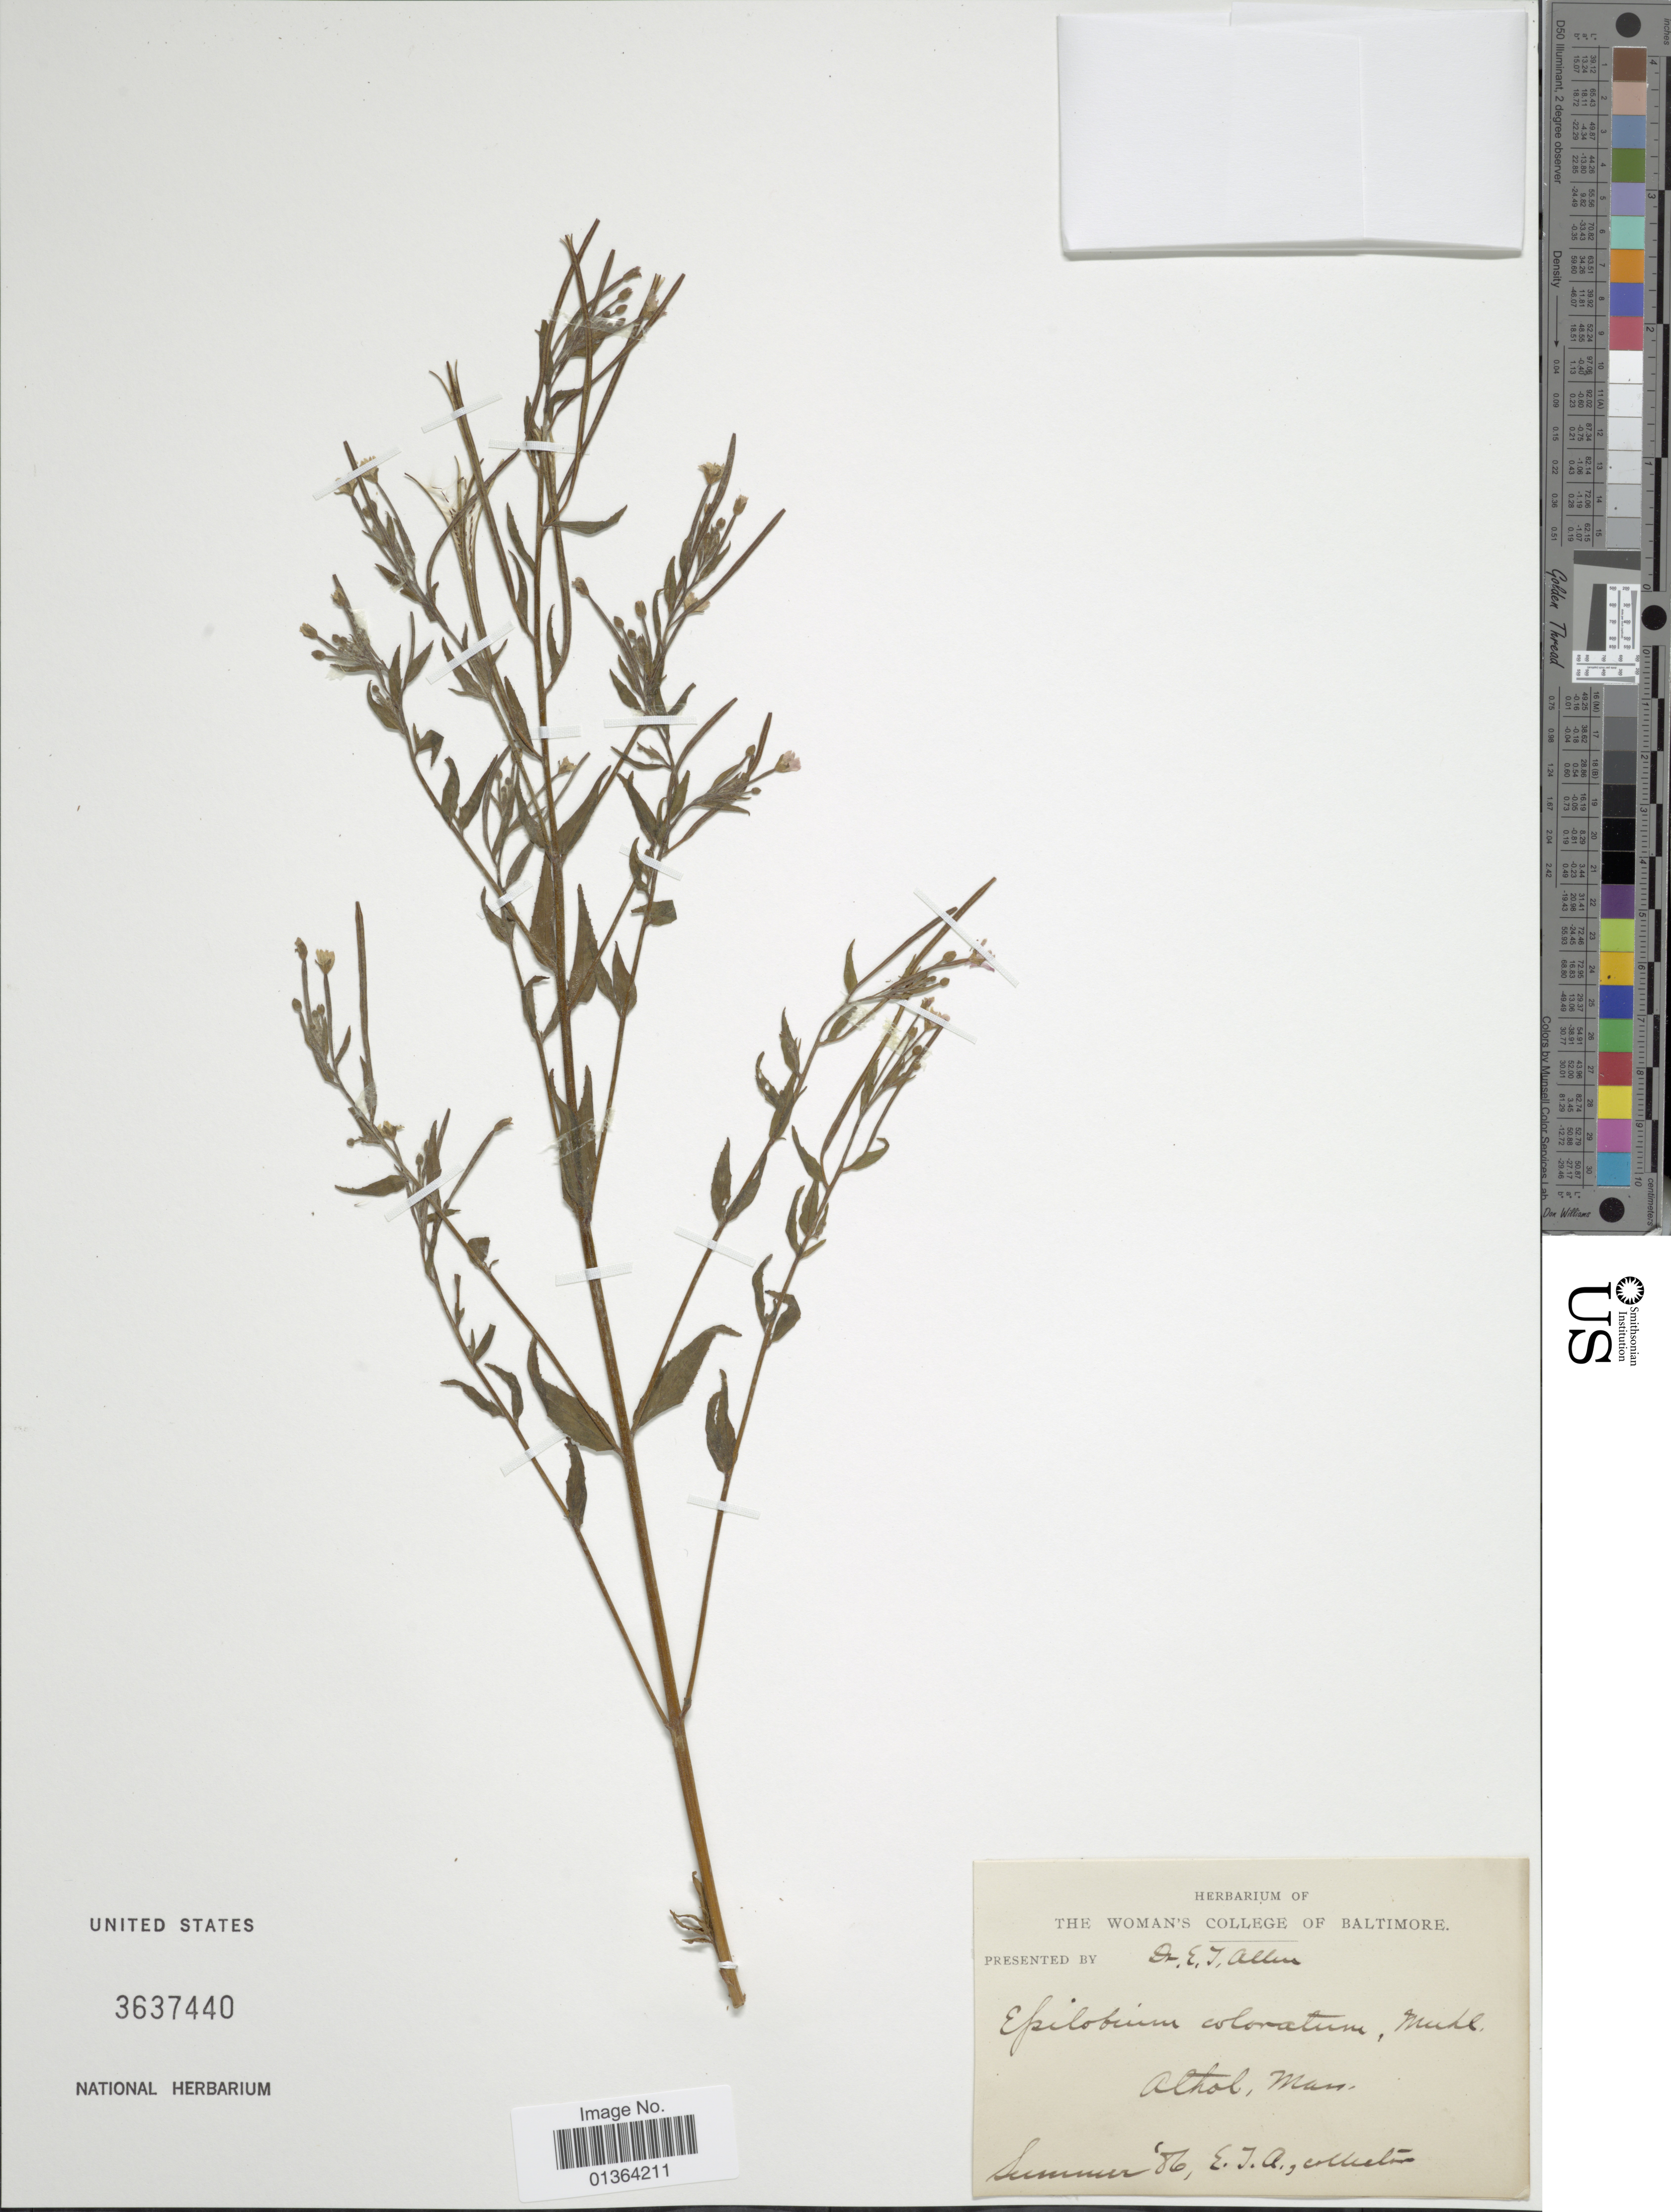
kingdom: Plantae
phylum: Tracheophyta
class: Magnoliopsida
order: Myrtales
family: Onagraceae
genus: Epilobium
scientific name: Epilobium coloratum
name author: Biehler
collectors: E. J. Allen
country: United States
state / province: Massachusetts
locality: Athol, Mass.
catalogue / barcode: US 3637440